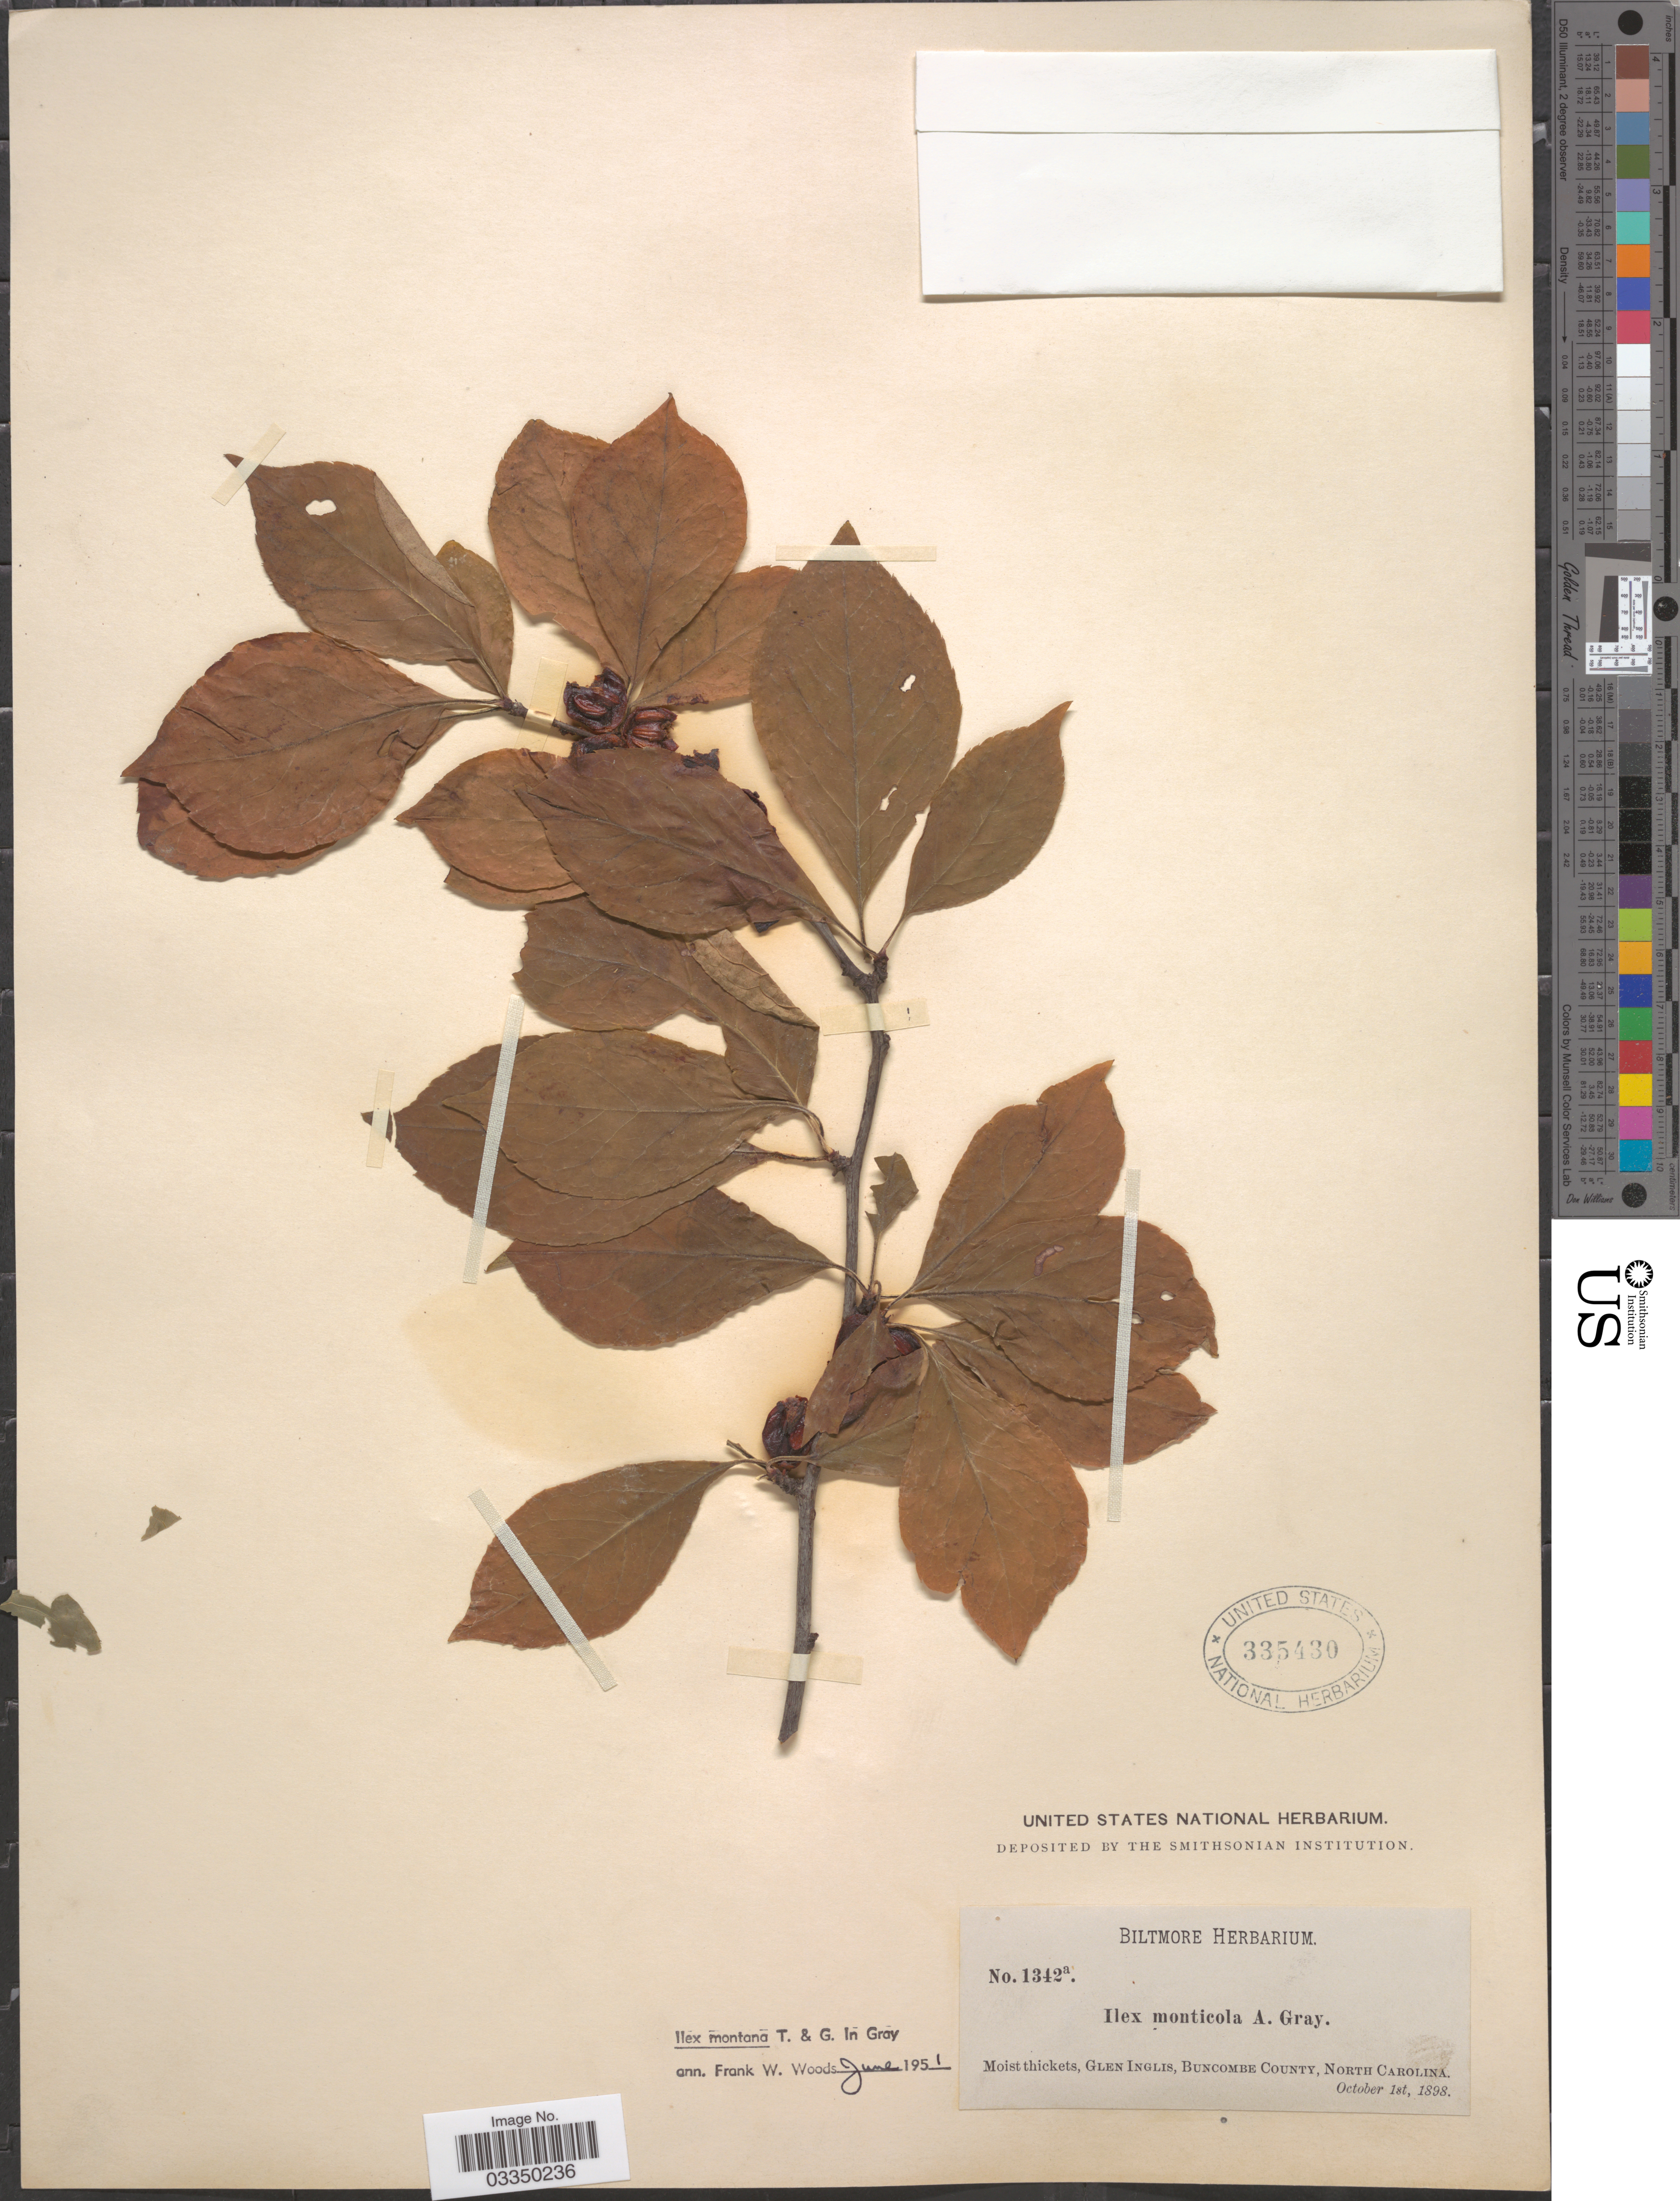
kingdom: Plantae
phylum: Tracheophyta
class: Magnoliopsida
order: Aquifoliales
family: Aquifoliaceae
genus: Ilex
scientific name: Ilex montana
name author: Torr. & A. Gray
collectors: ex herb. Biltmore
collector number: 1342a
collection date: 1898-10-01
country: United States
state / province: North Carolina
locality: Glen Inglis, Buncombe County.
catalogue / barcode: US 335430